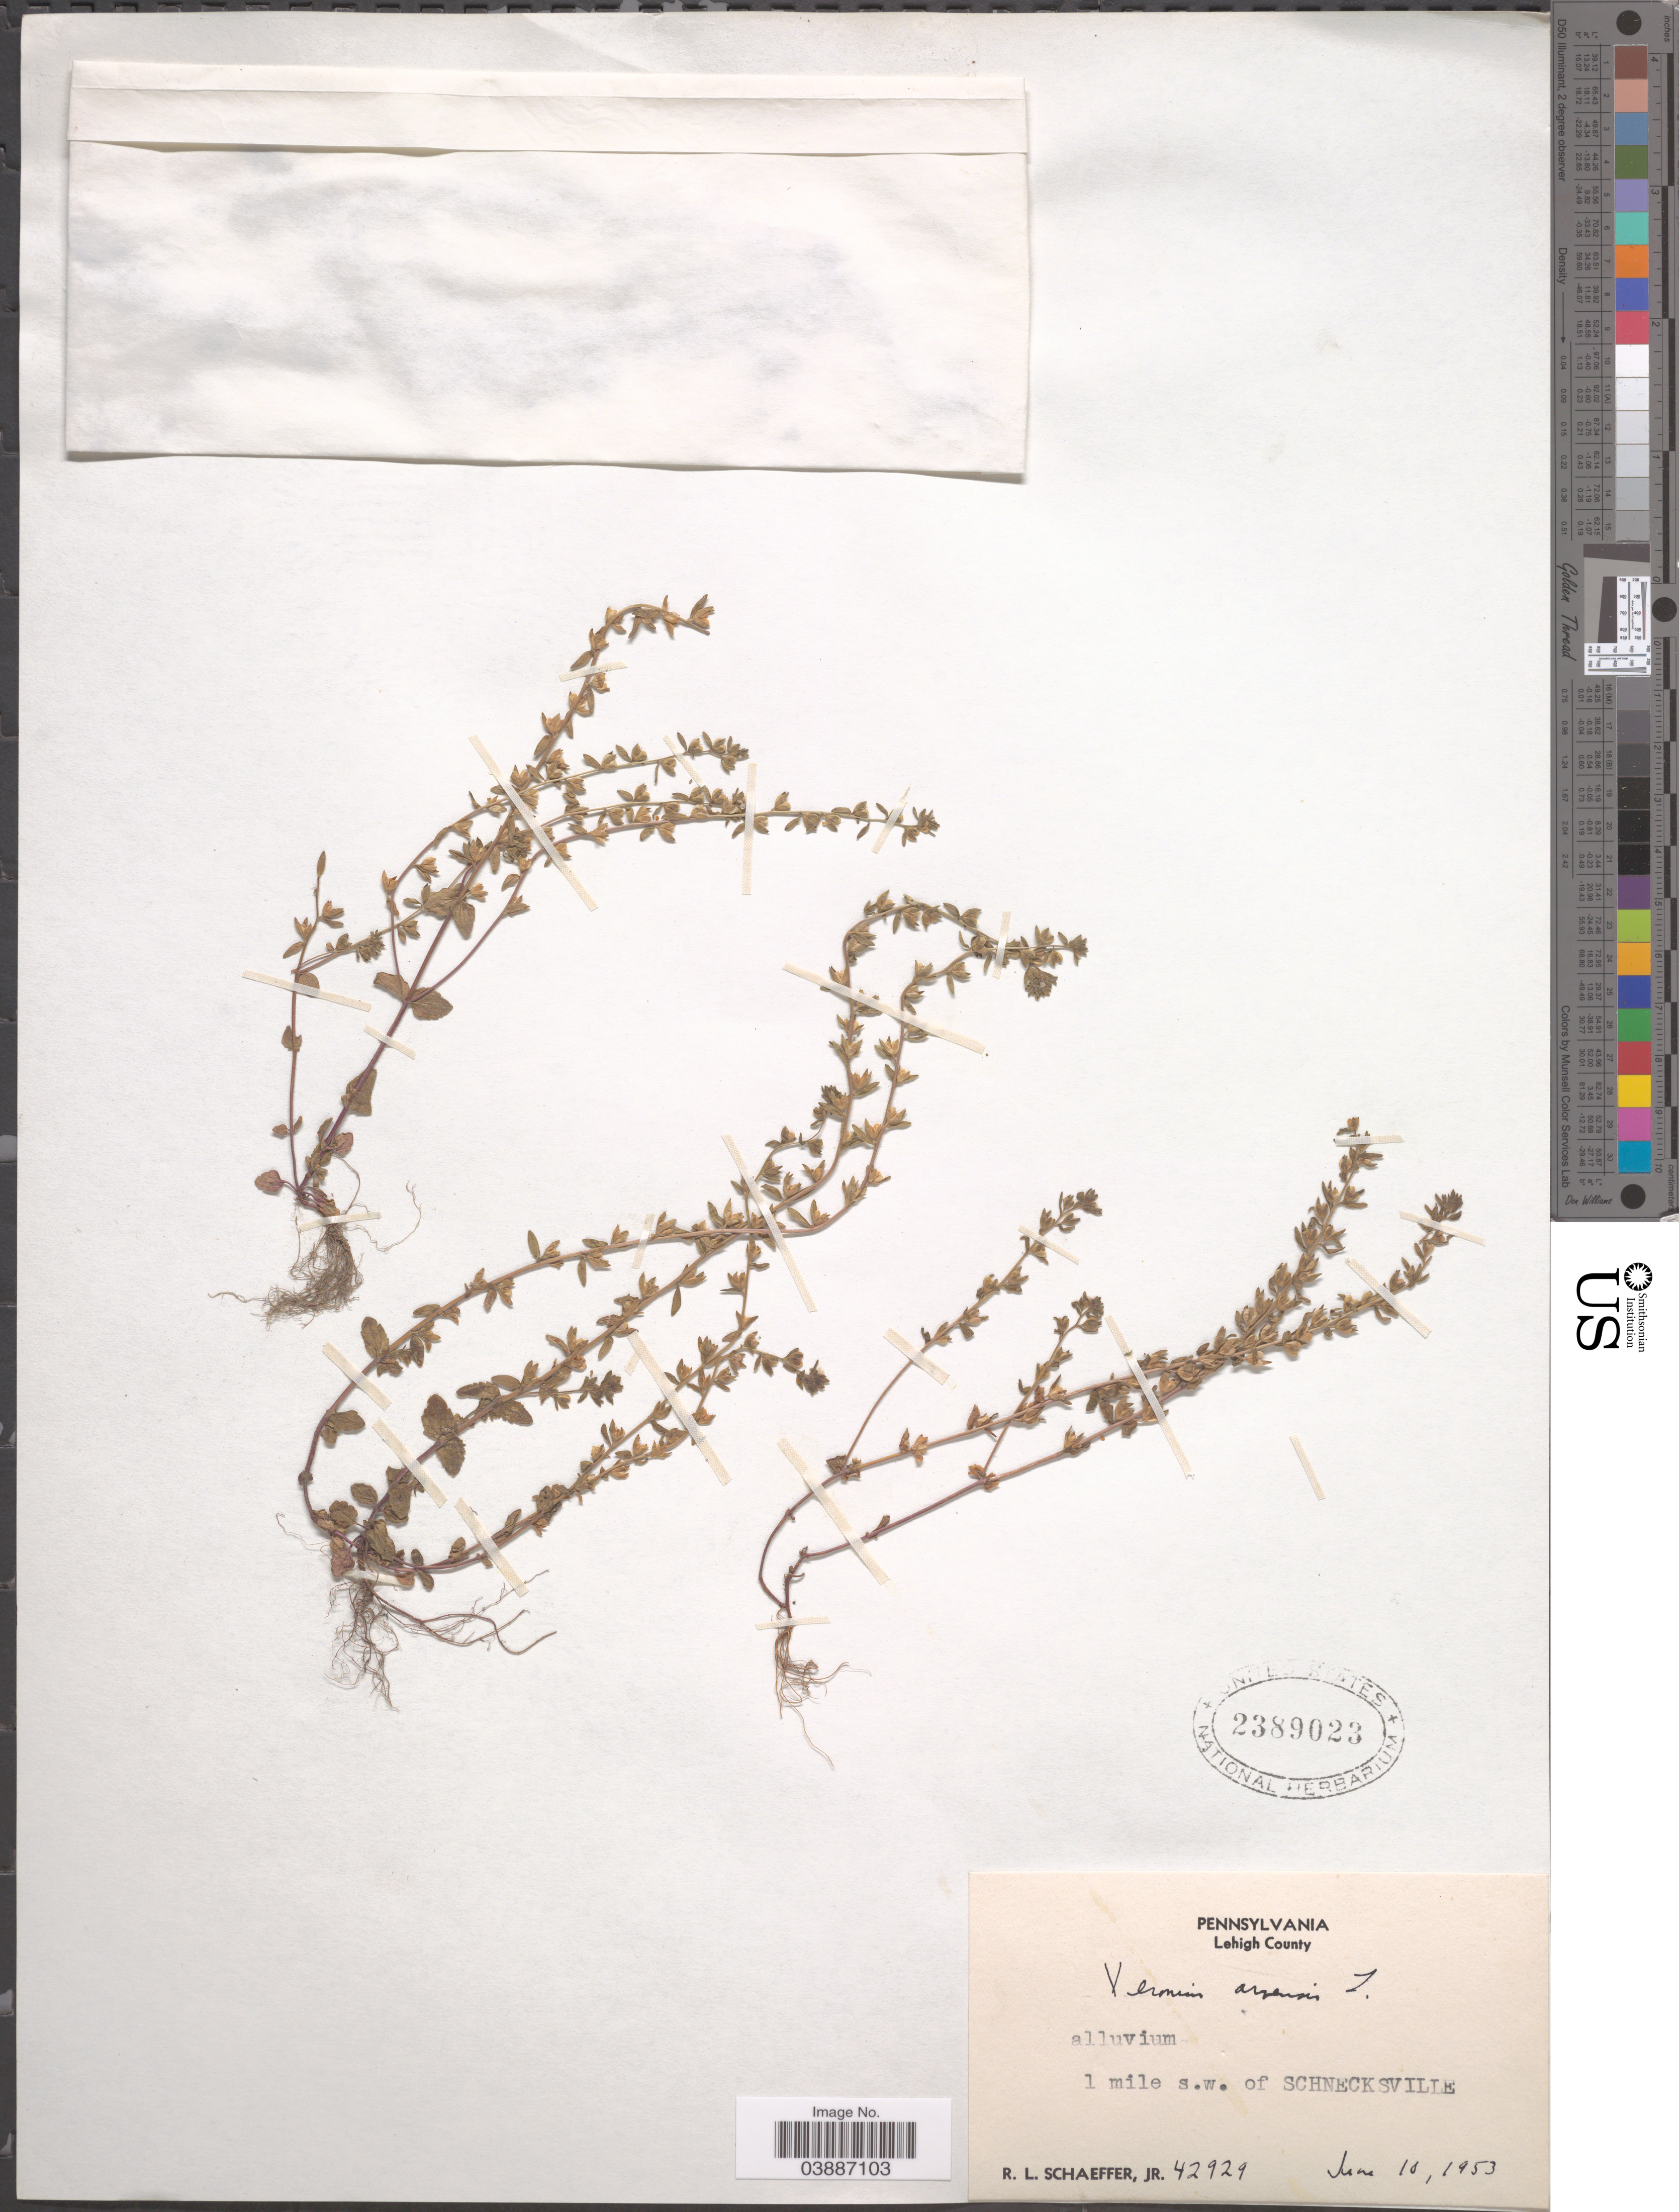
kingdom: Plantae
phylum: Tracheophyta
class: Magnoliopsida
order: Lamiales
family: Plantaginaceae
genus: Veronica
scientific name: Veronica arvensis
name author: L.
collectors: R. L. Schaeffer Jr.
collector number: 42929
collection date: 1953-06-10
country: United States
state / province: Pennsylvania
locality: Lehigh County. 1 mile s.w. of Schnecksville.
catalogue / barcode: US 2389023